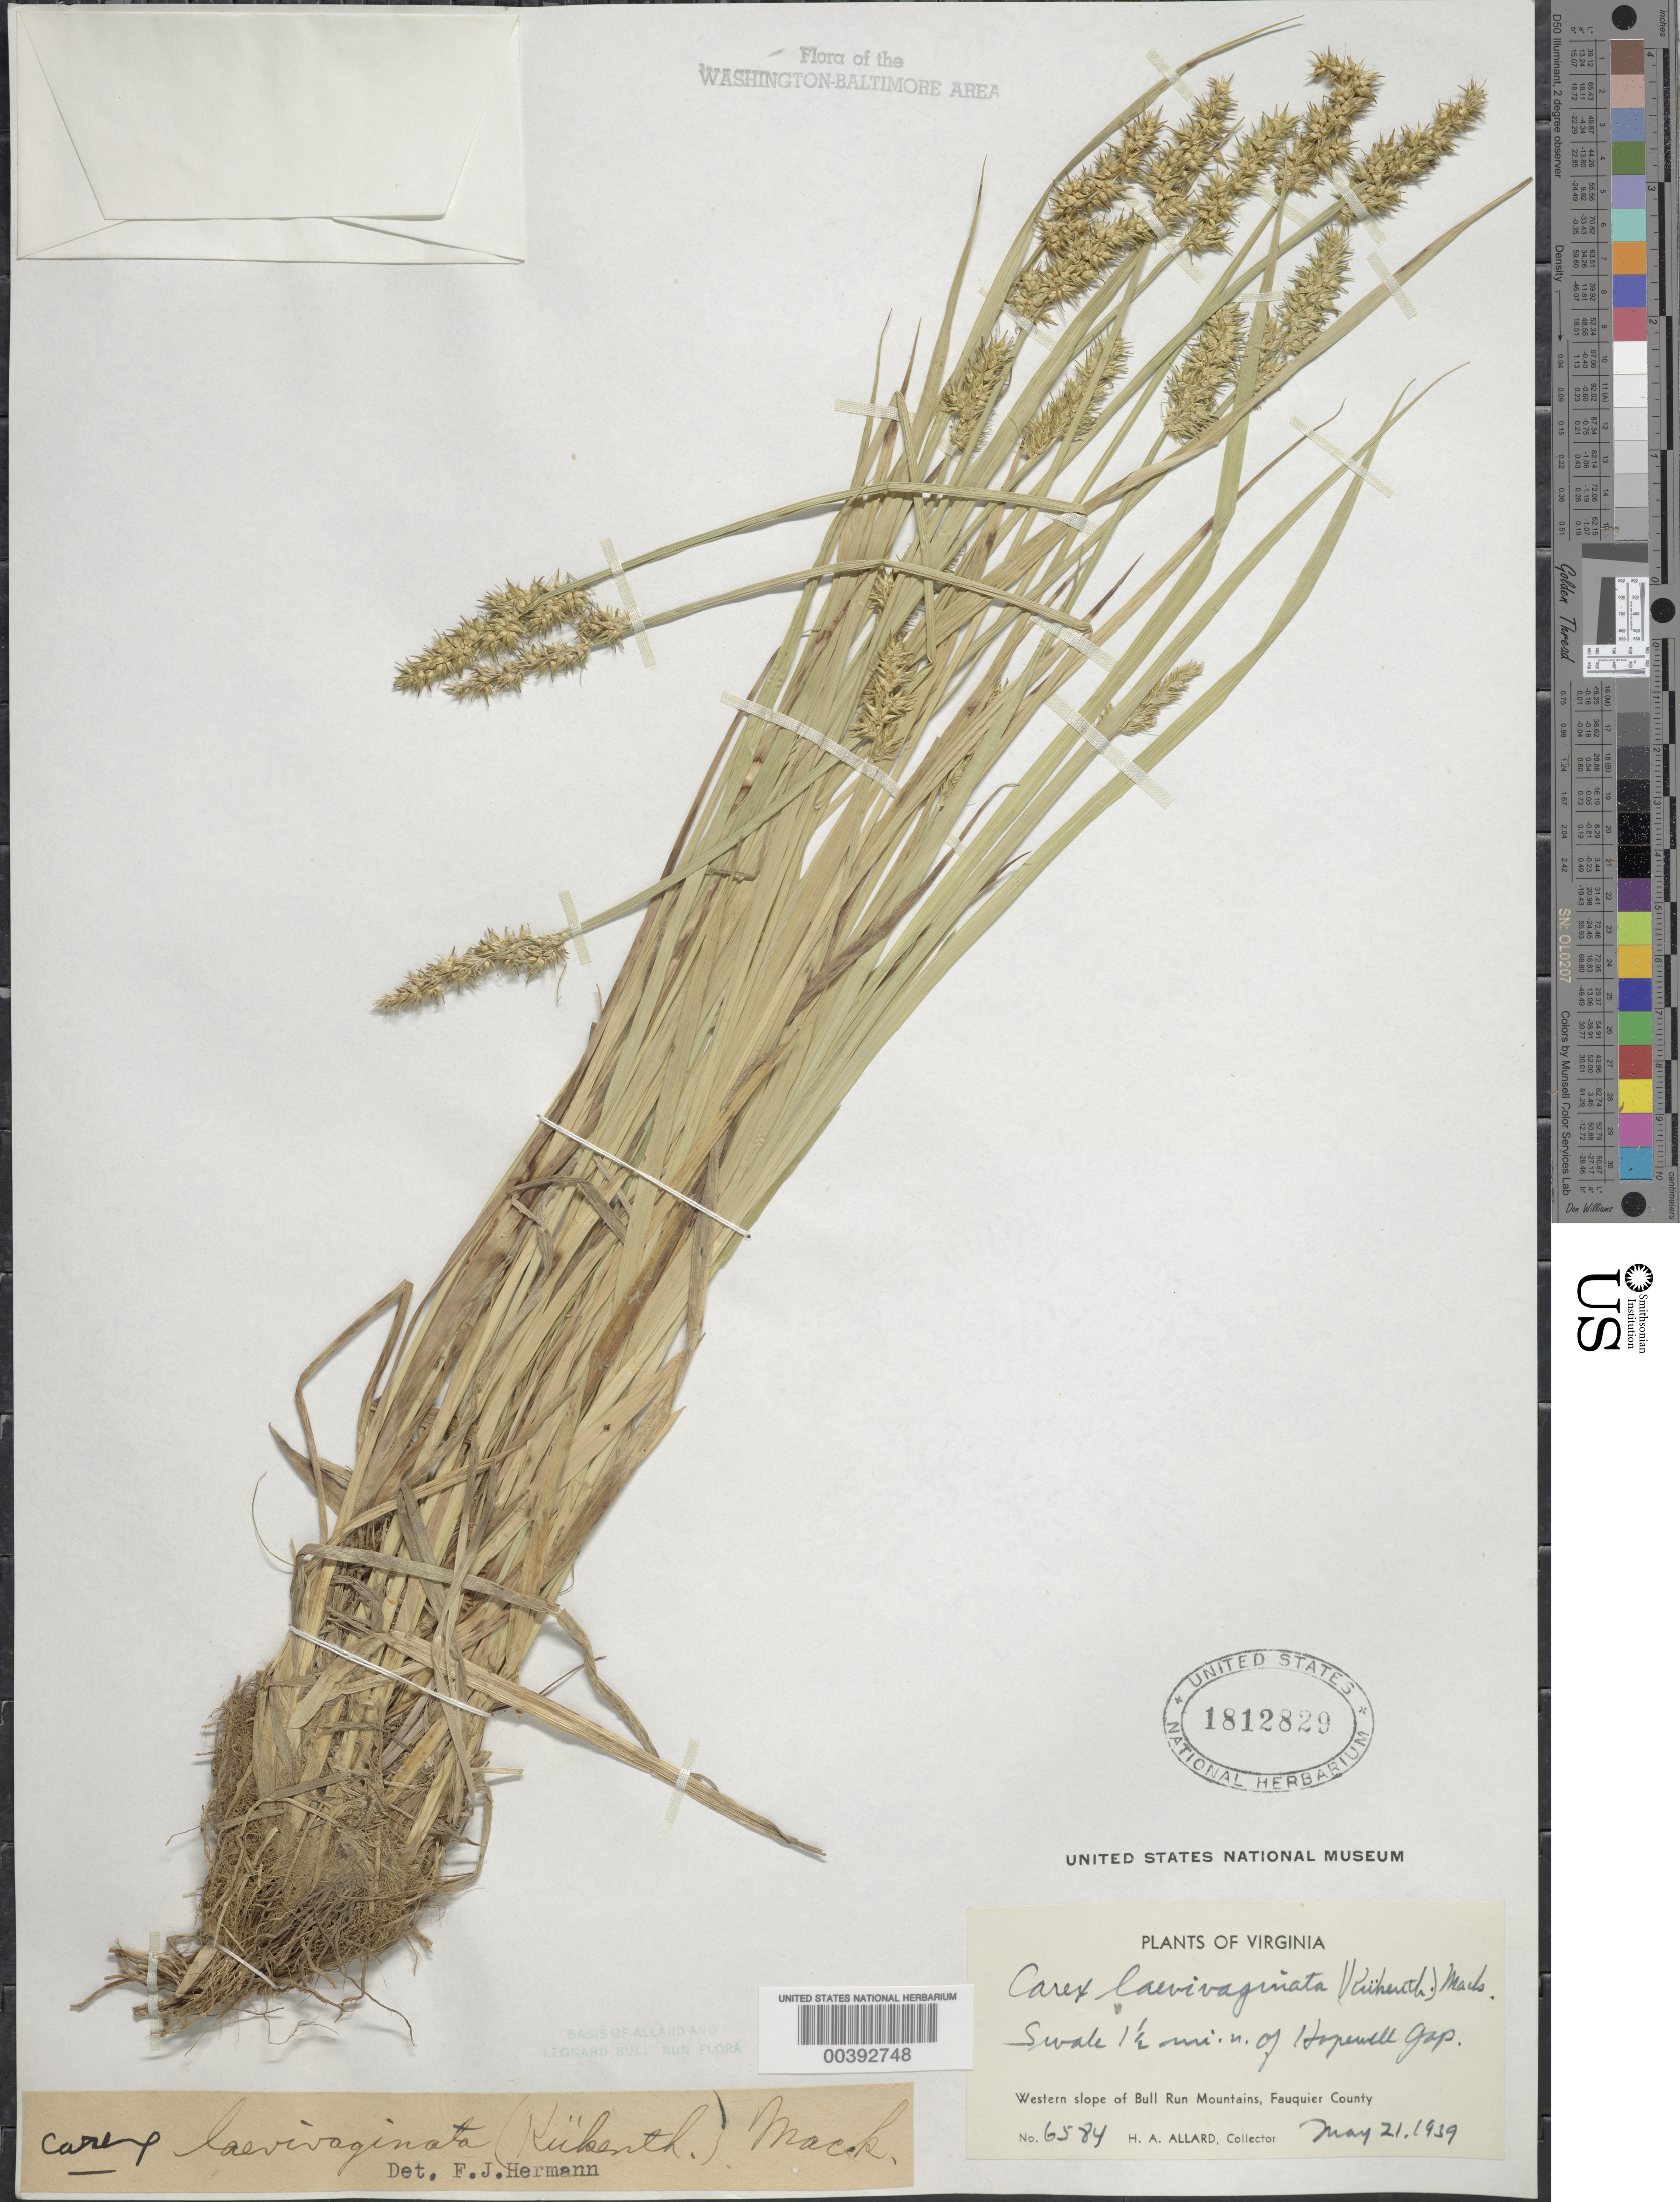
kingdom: Plantae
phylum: Tracheophyta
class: Liliopsida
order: Poales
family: Cyperaceae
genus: Carex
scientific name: Carex laevivaginata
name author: (Kük.) Mack.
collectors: H. A. Allard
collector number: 6584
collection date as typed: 21 May 1939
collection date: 1939-05-21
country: United States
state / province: Virginia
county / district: Fauquier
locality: North of Hopewell Gap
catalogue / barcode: US 1812829